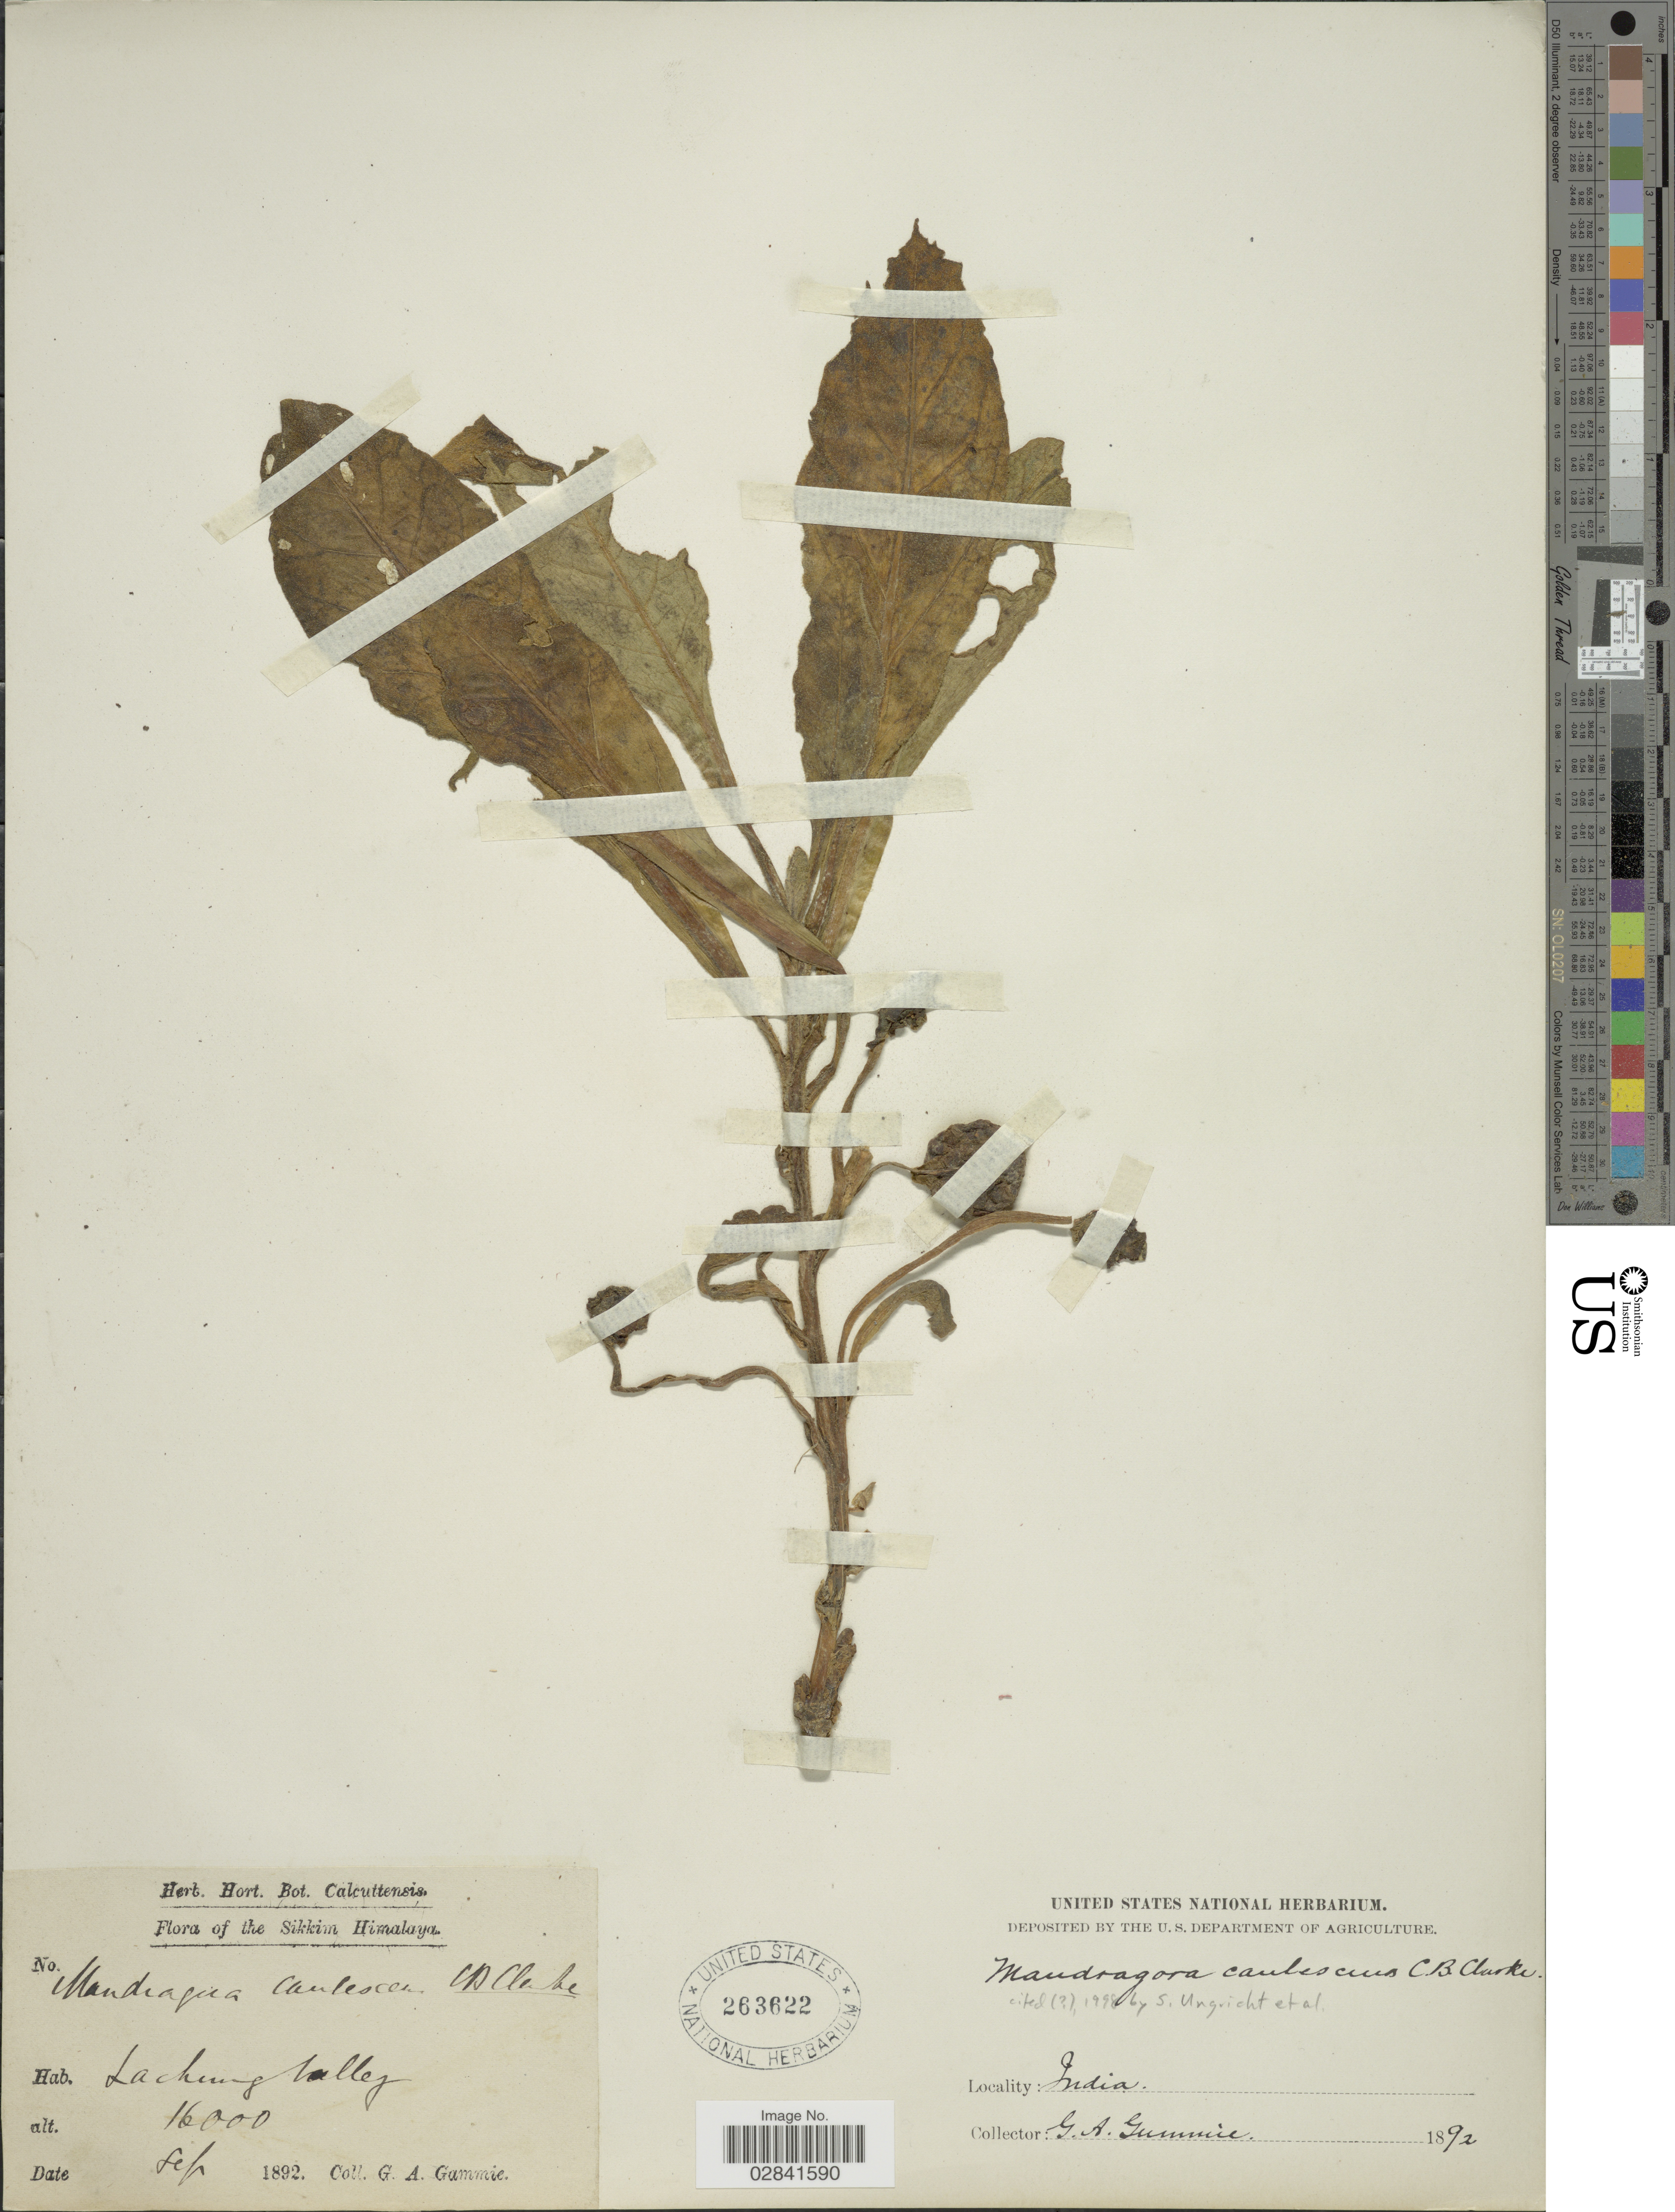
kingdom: Plantae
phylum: Tracheophyta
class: Magnoliopsida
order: Solanales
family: Solanaceae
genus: Mandragora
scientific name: Mandragora caulescens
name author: C.B. Clarke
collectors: G. Gammie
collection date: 1892-09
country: India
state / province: Sikkim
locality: Sikkim Himalaya. Lachung Valley.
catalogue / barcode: US 263622